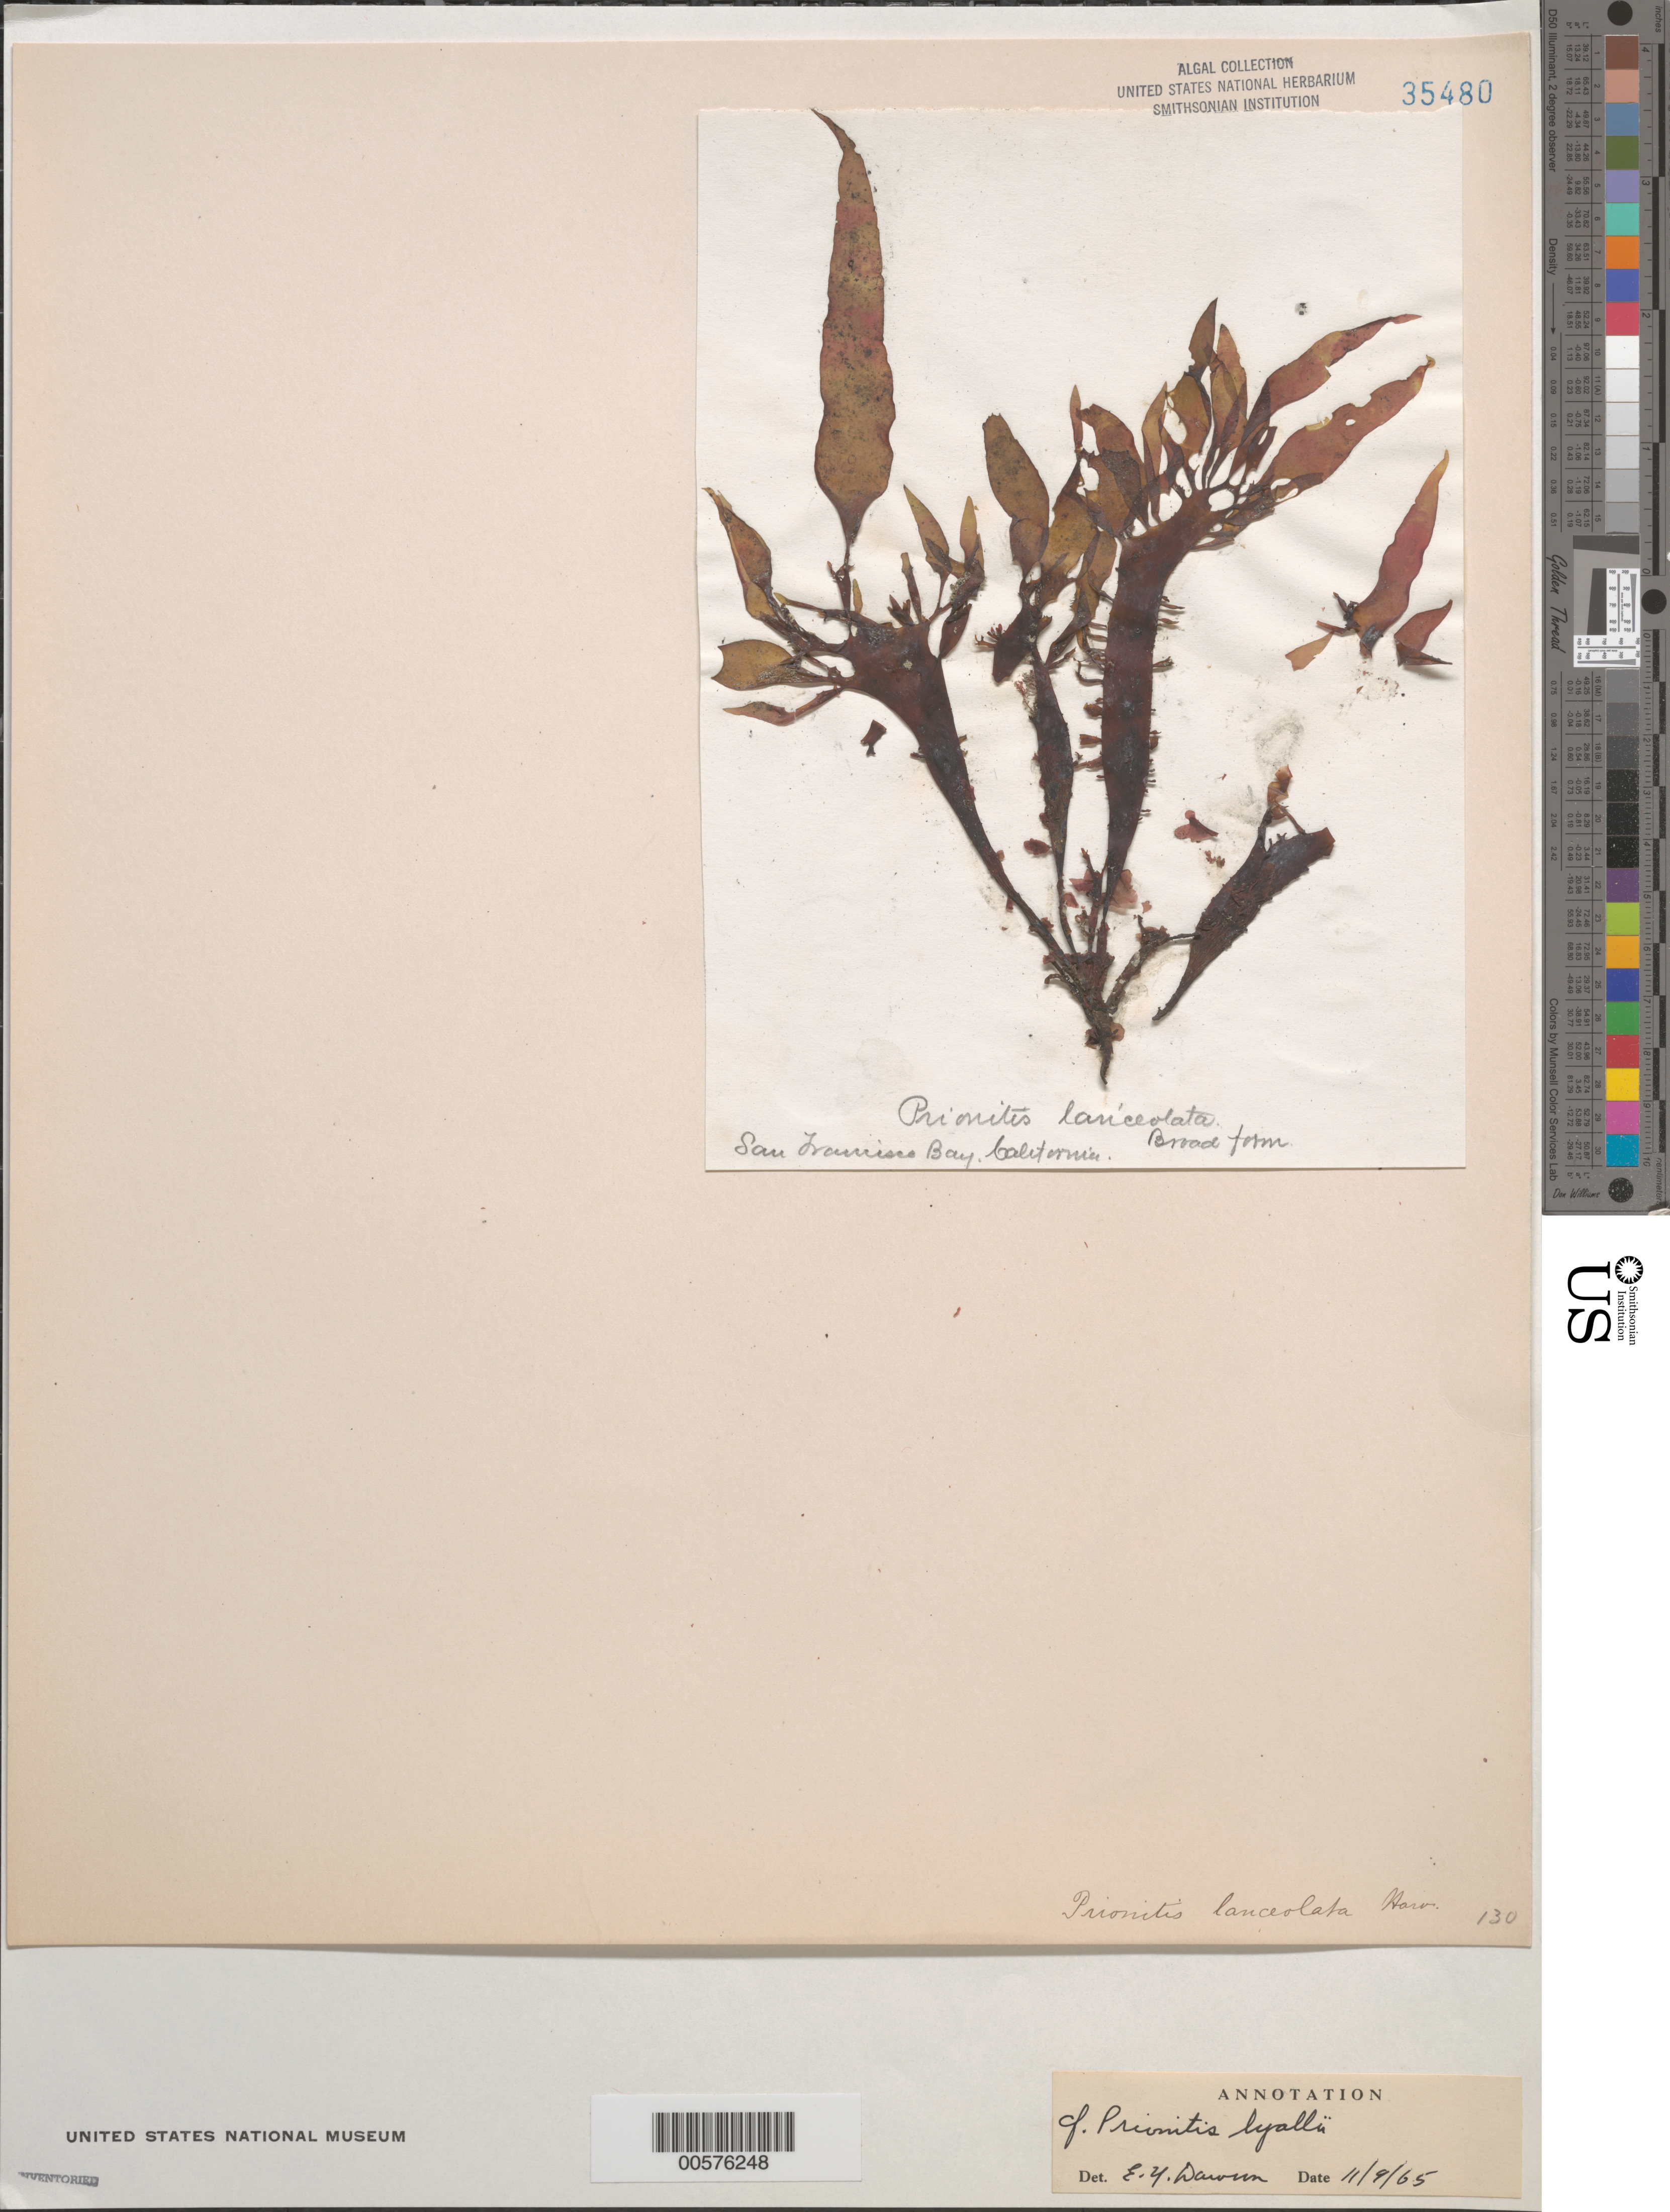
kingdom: Plantae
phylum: Rhodophyta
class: Florideophyceae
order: Cryptonemiales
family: Cryptonemiaceae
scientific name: Prionitis sternbergii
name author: (C. Agardh) J. Agardh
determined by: Algae name updating Project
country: United States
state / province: California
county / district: San Francisco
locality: San Francisco Bay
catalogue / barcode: US 35480